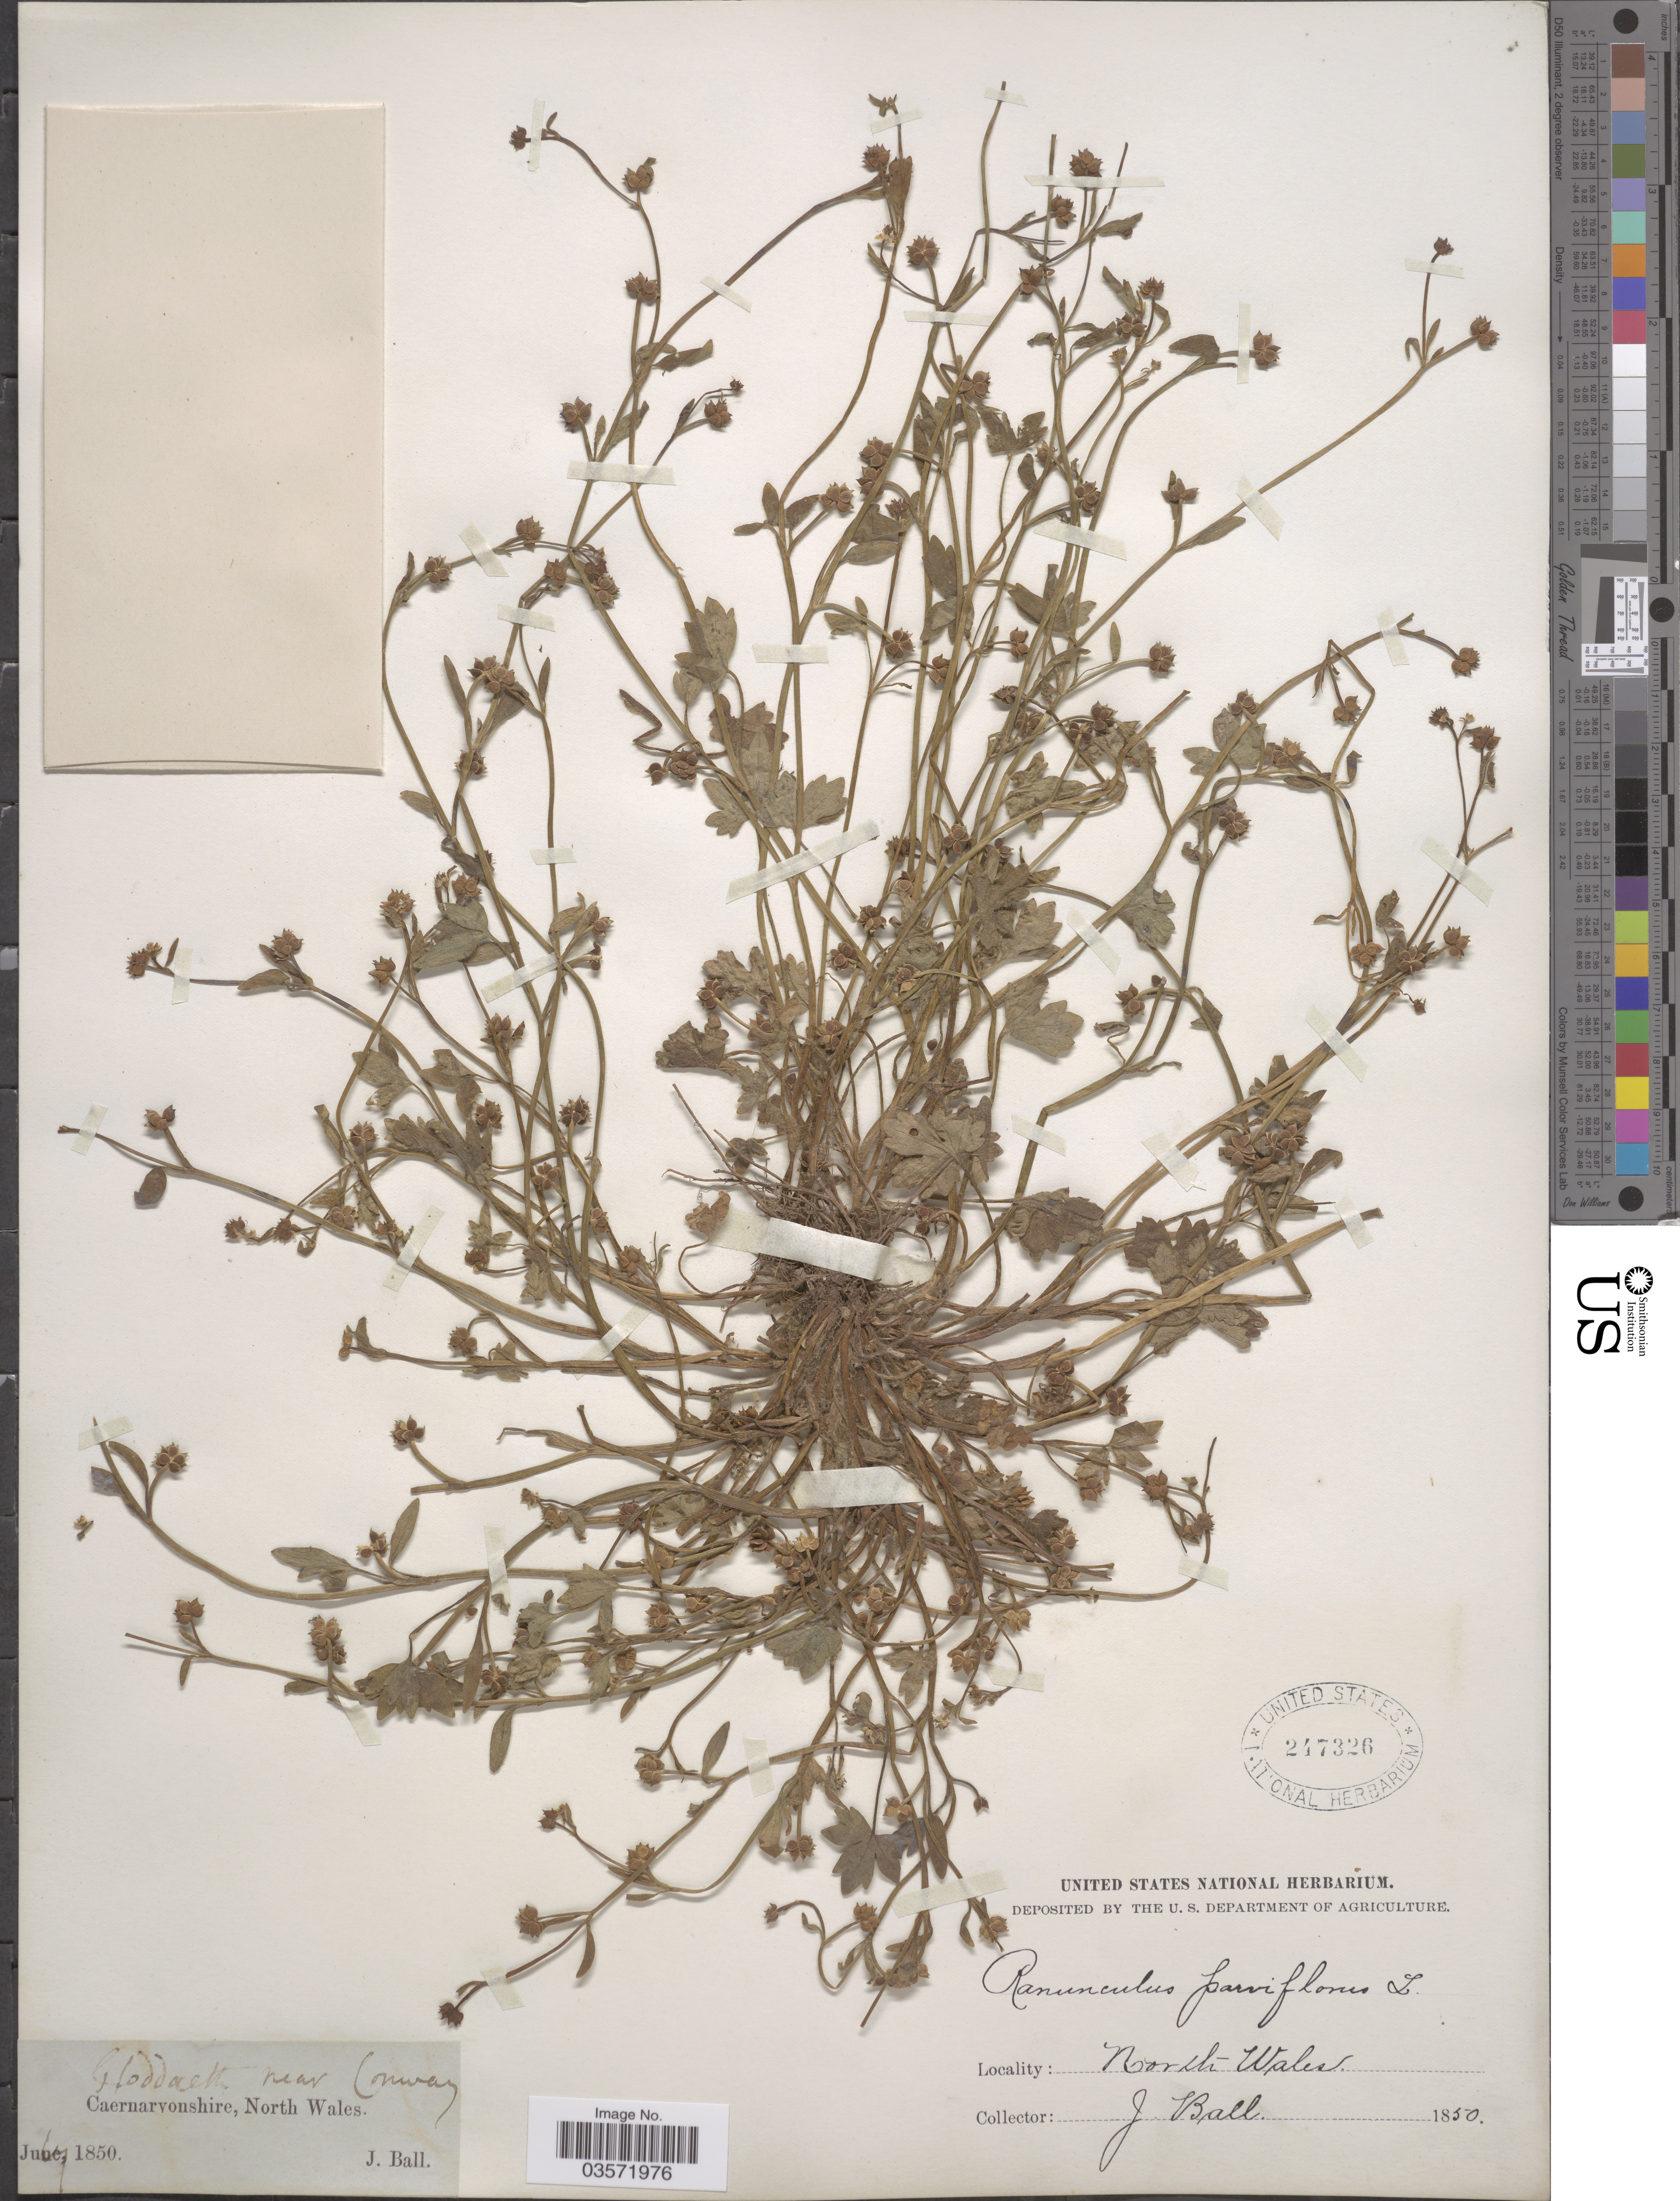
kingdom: Plantae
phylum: Tracheophyta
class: Magnoliopsida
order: Ranunculales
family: Ranunculaceae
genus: Ranunculus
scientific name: Ranunculus parviflorus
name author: L.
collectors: J. Ball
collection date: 1850-06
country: United Kingdom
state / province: Wales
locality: Hoddack near Conway. Caernarvonshire, North Wales.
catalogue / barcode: US 247326